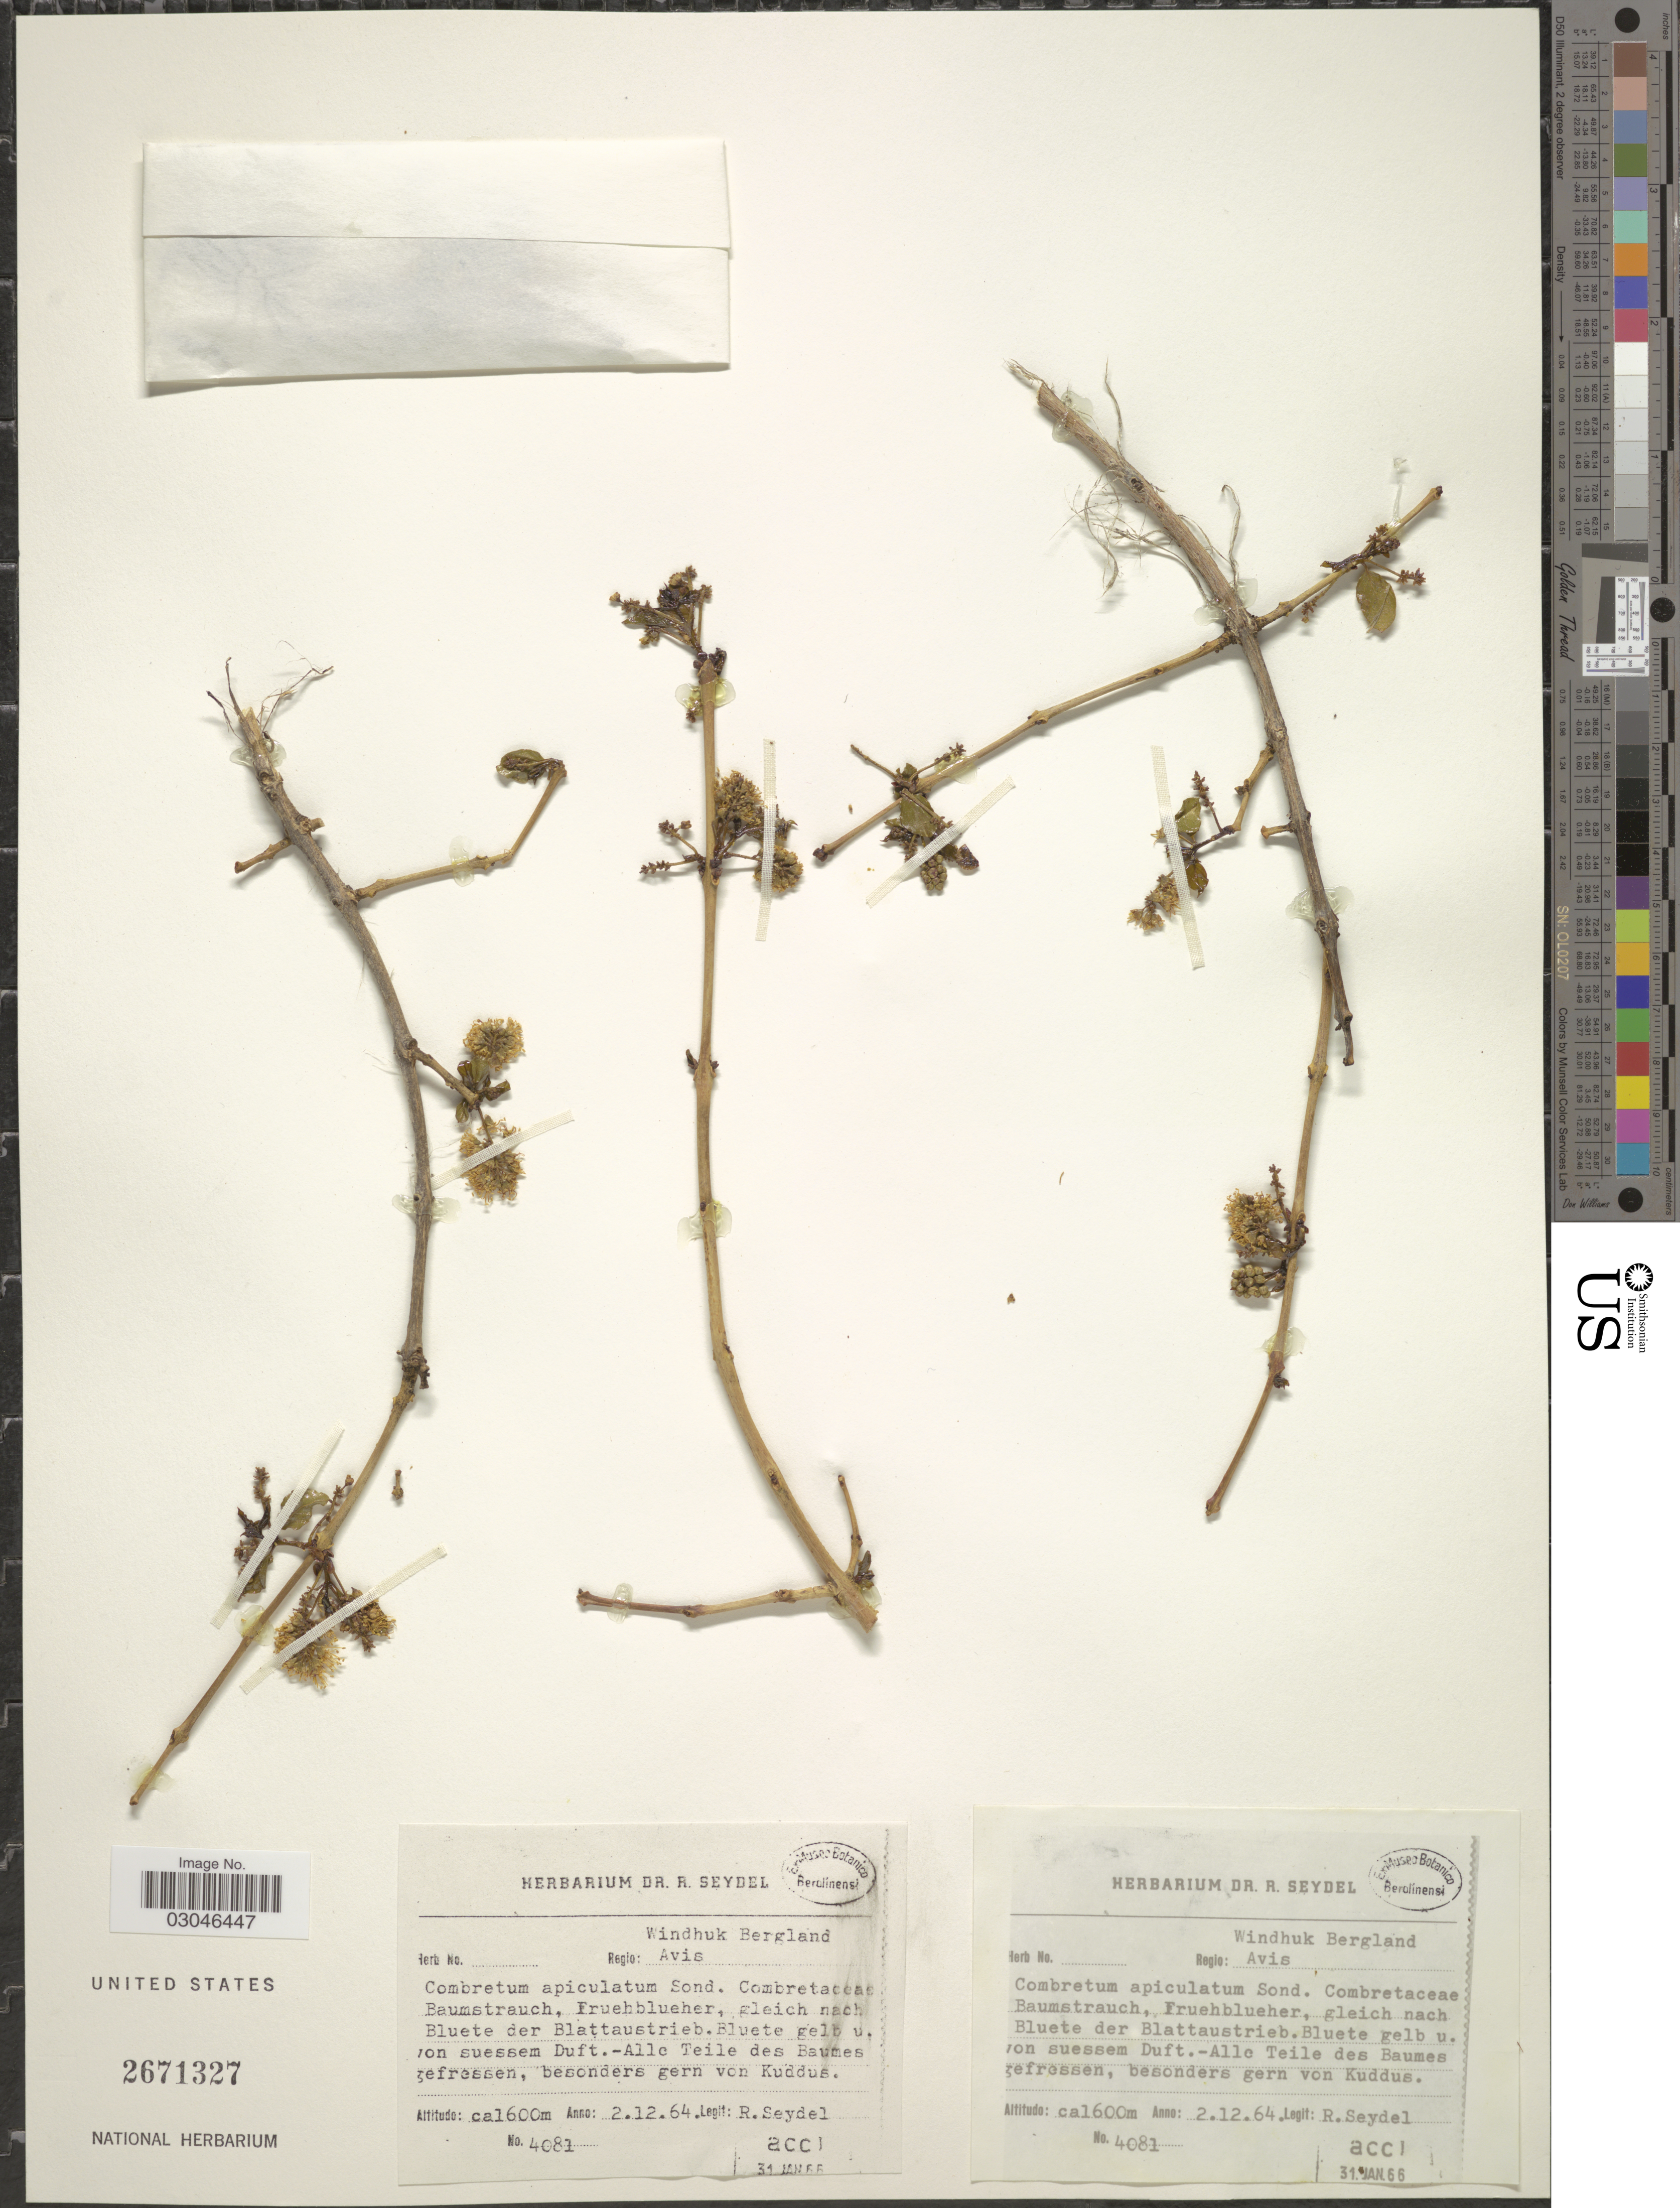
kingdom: Plantae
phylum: Tracheophyta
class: Magnoliopsida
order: Myrtales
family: Combretaceae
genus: Combretum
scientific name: Combretum apiculatum subsp. apiculatum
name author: Sond.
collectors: R. Seydel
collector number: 4081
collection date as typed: Transcribed d/m/y: 12/2/64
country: Namibia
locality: Windhuk Bergland. Regio: Avis.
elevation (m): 1600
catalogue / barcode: US 2671327